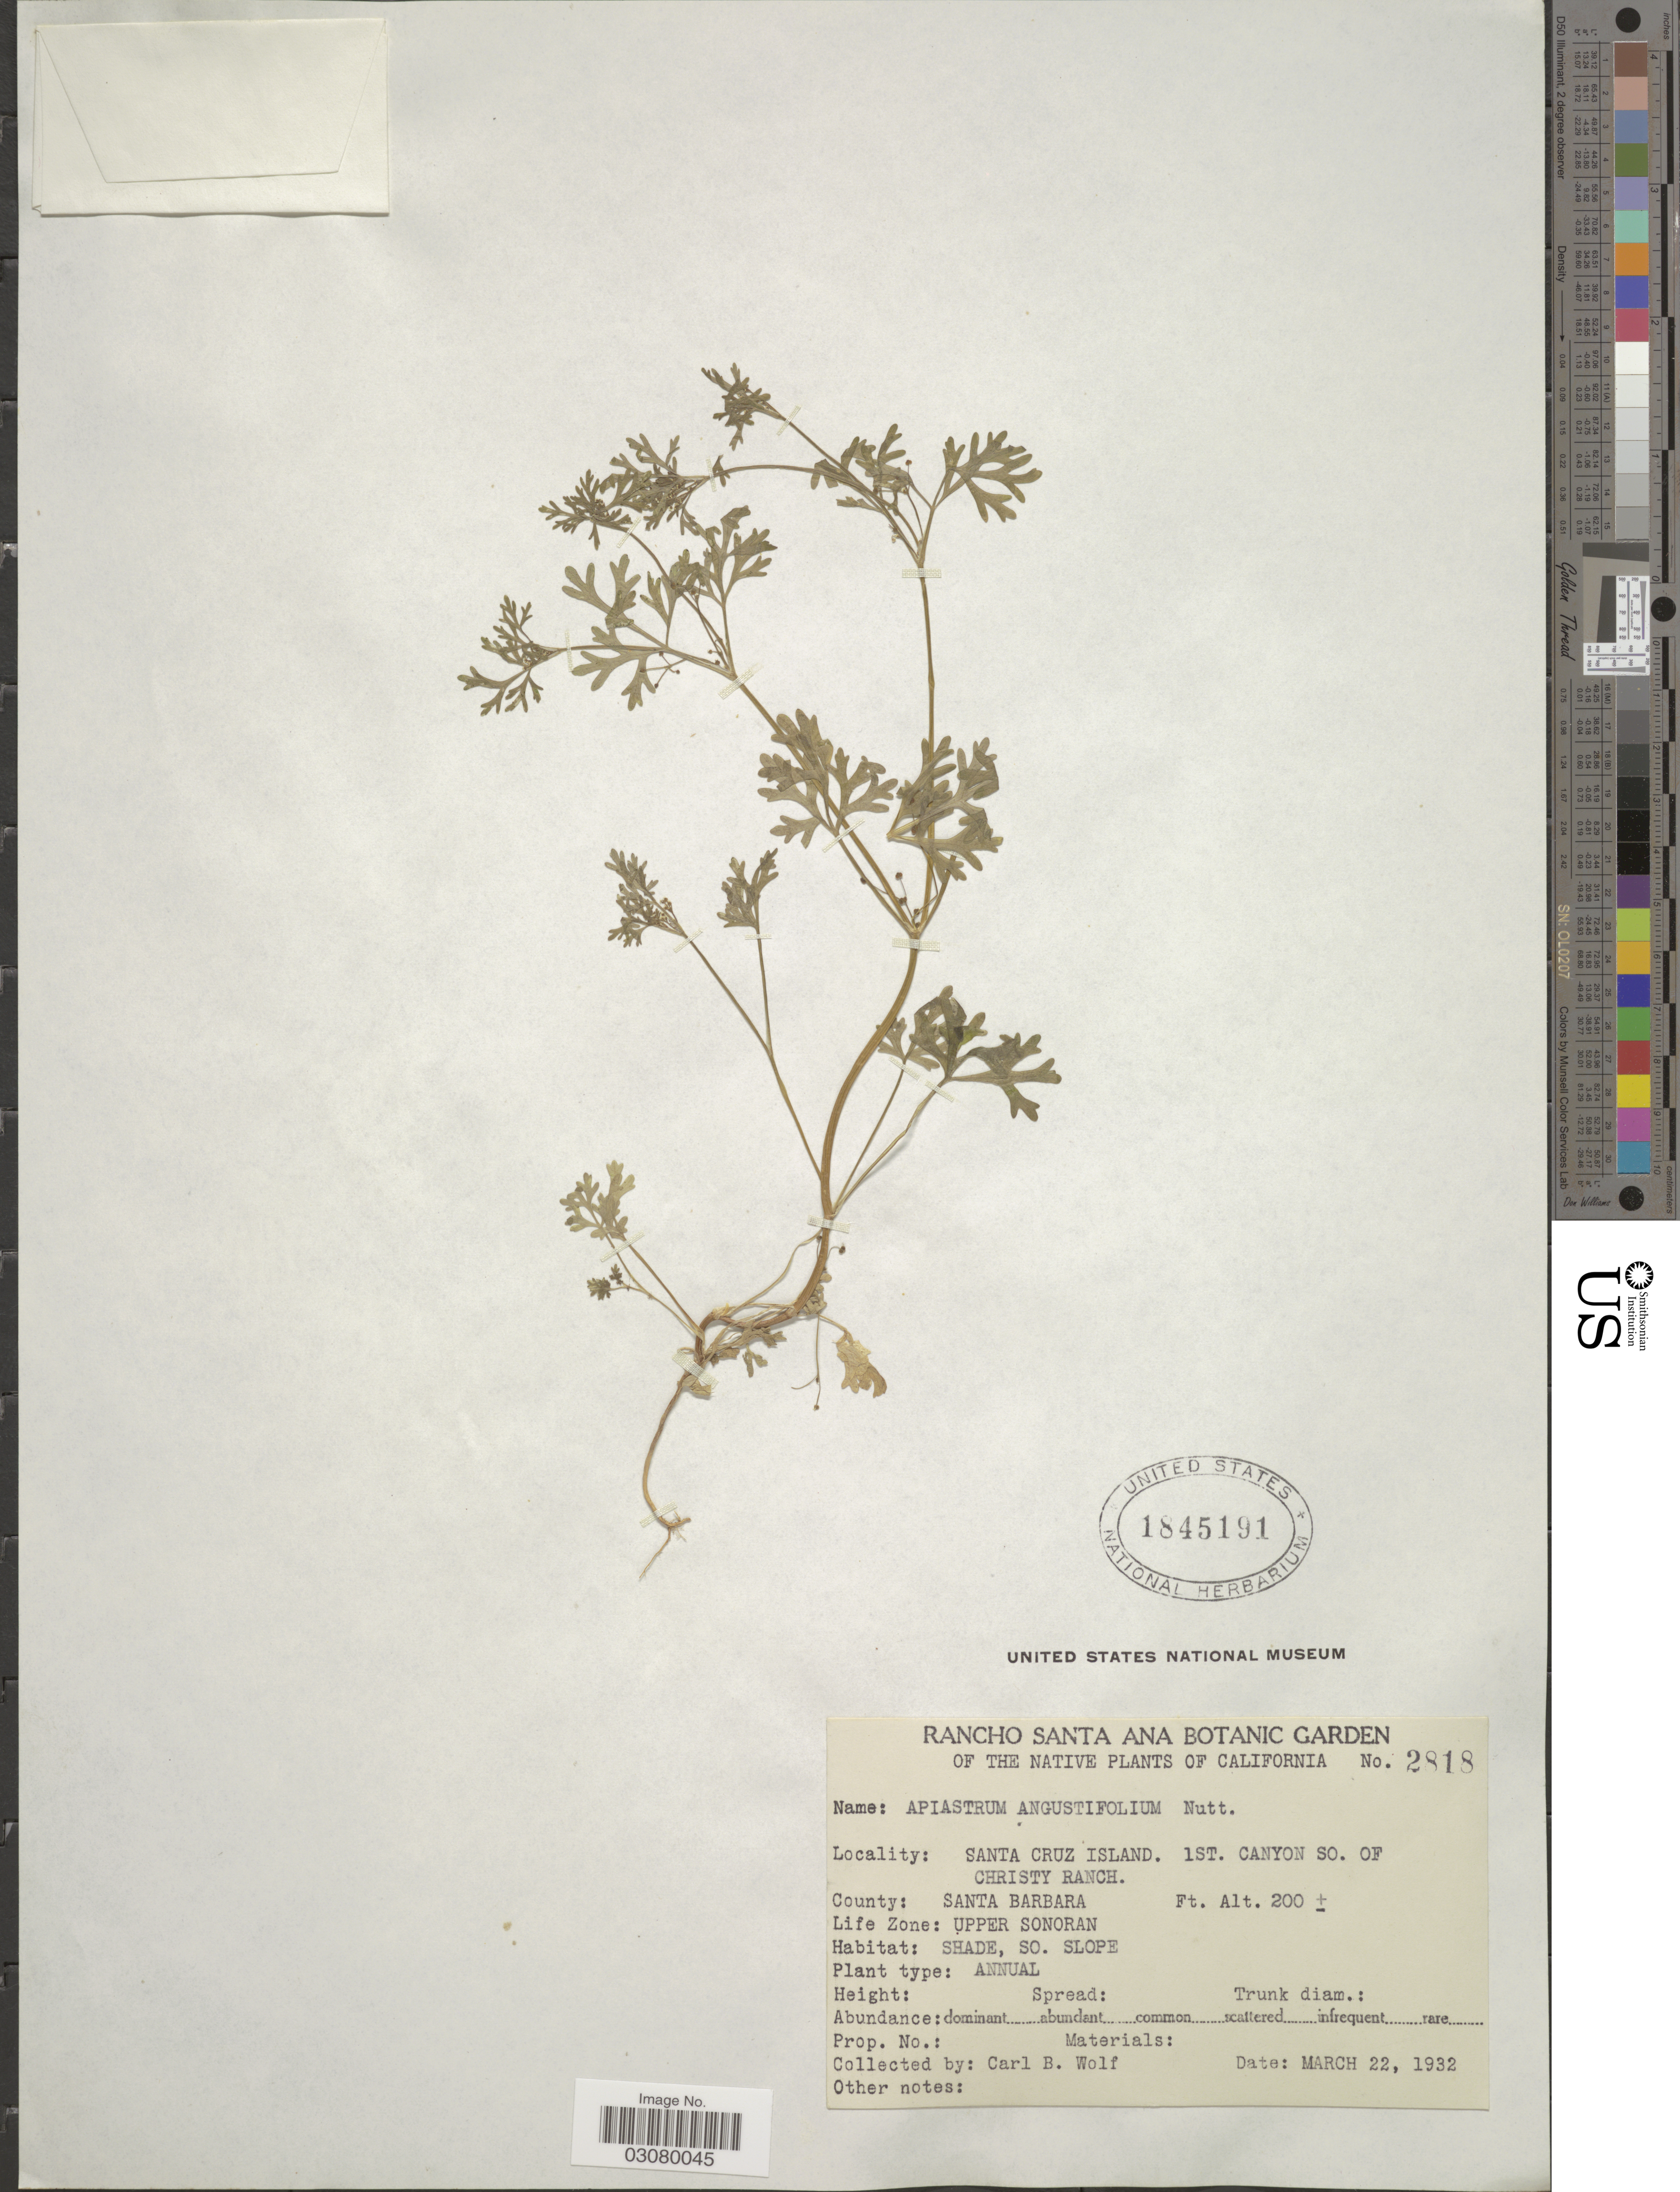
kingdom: Plantae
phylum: Tracheophyta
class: Magnoliopsida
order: Apiales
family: Apiaceae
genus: Apiastrum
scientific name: Apiastrum angustifolium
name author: Nutt.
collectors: C. B. Wolf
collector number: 2818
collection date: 1932-03-22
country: United States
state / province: California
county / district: Santa Barbara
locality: Santa Cruz Island. 1st. Canyon So. of Christy Ranch. County: Santa Barbara. Life Zone: Upper Sonoran.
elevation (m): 61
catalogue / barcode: US 1845191